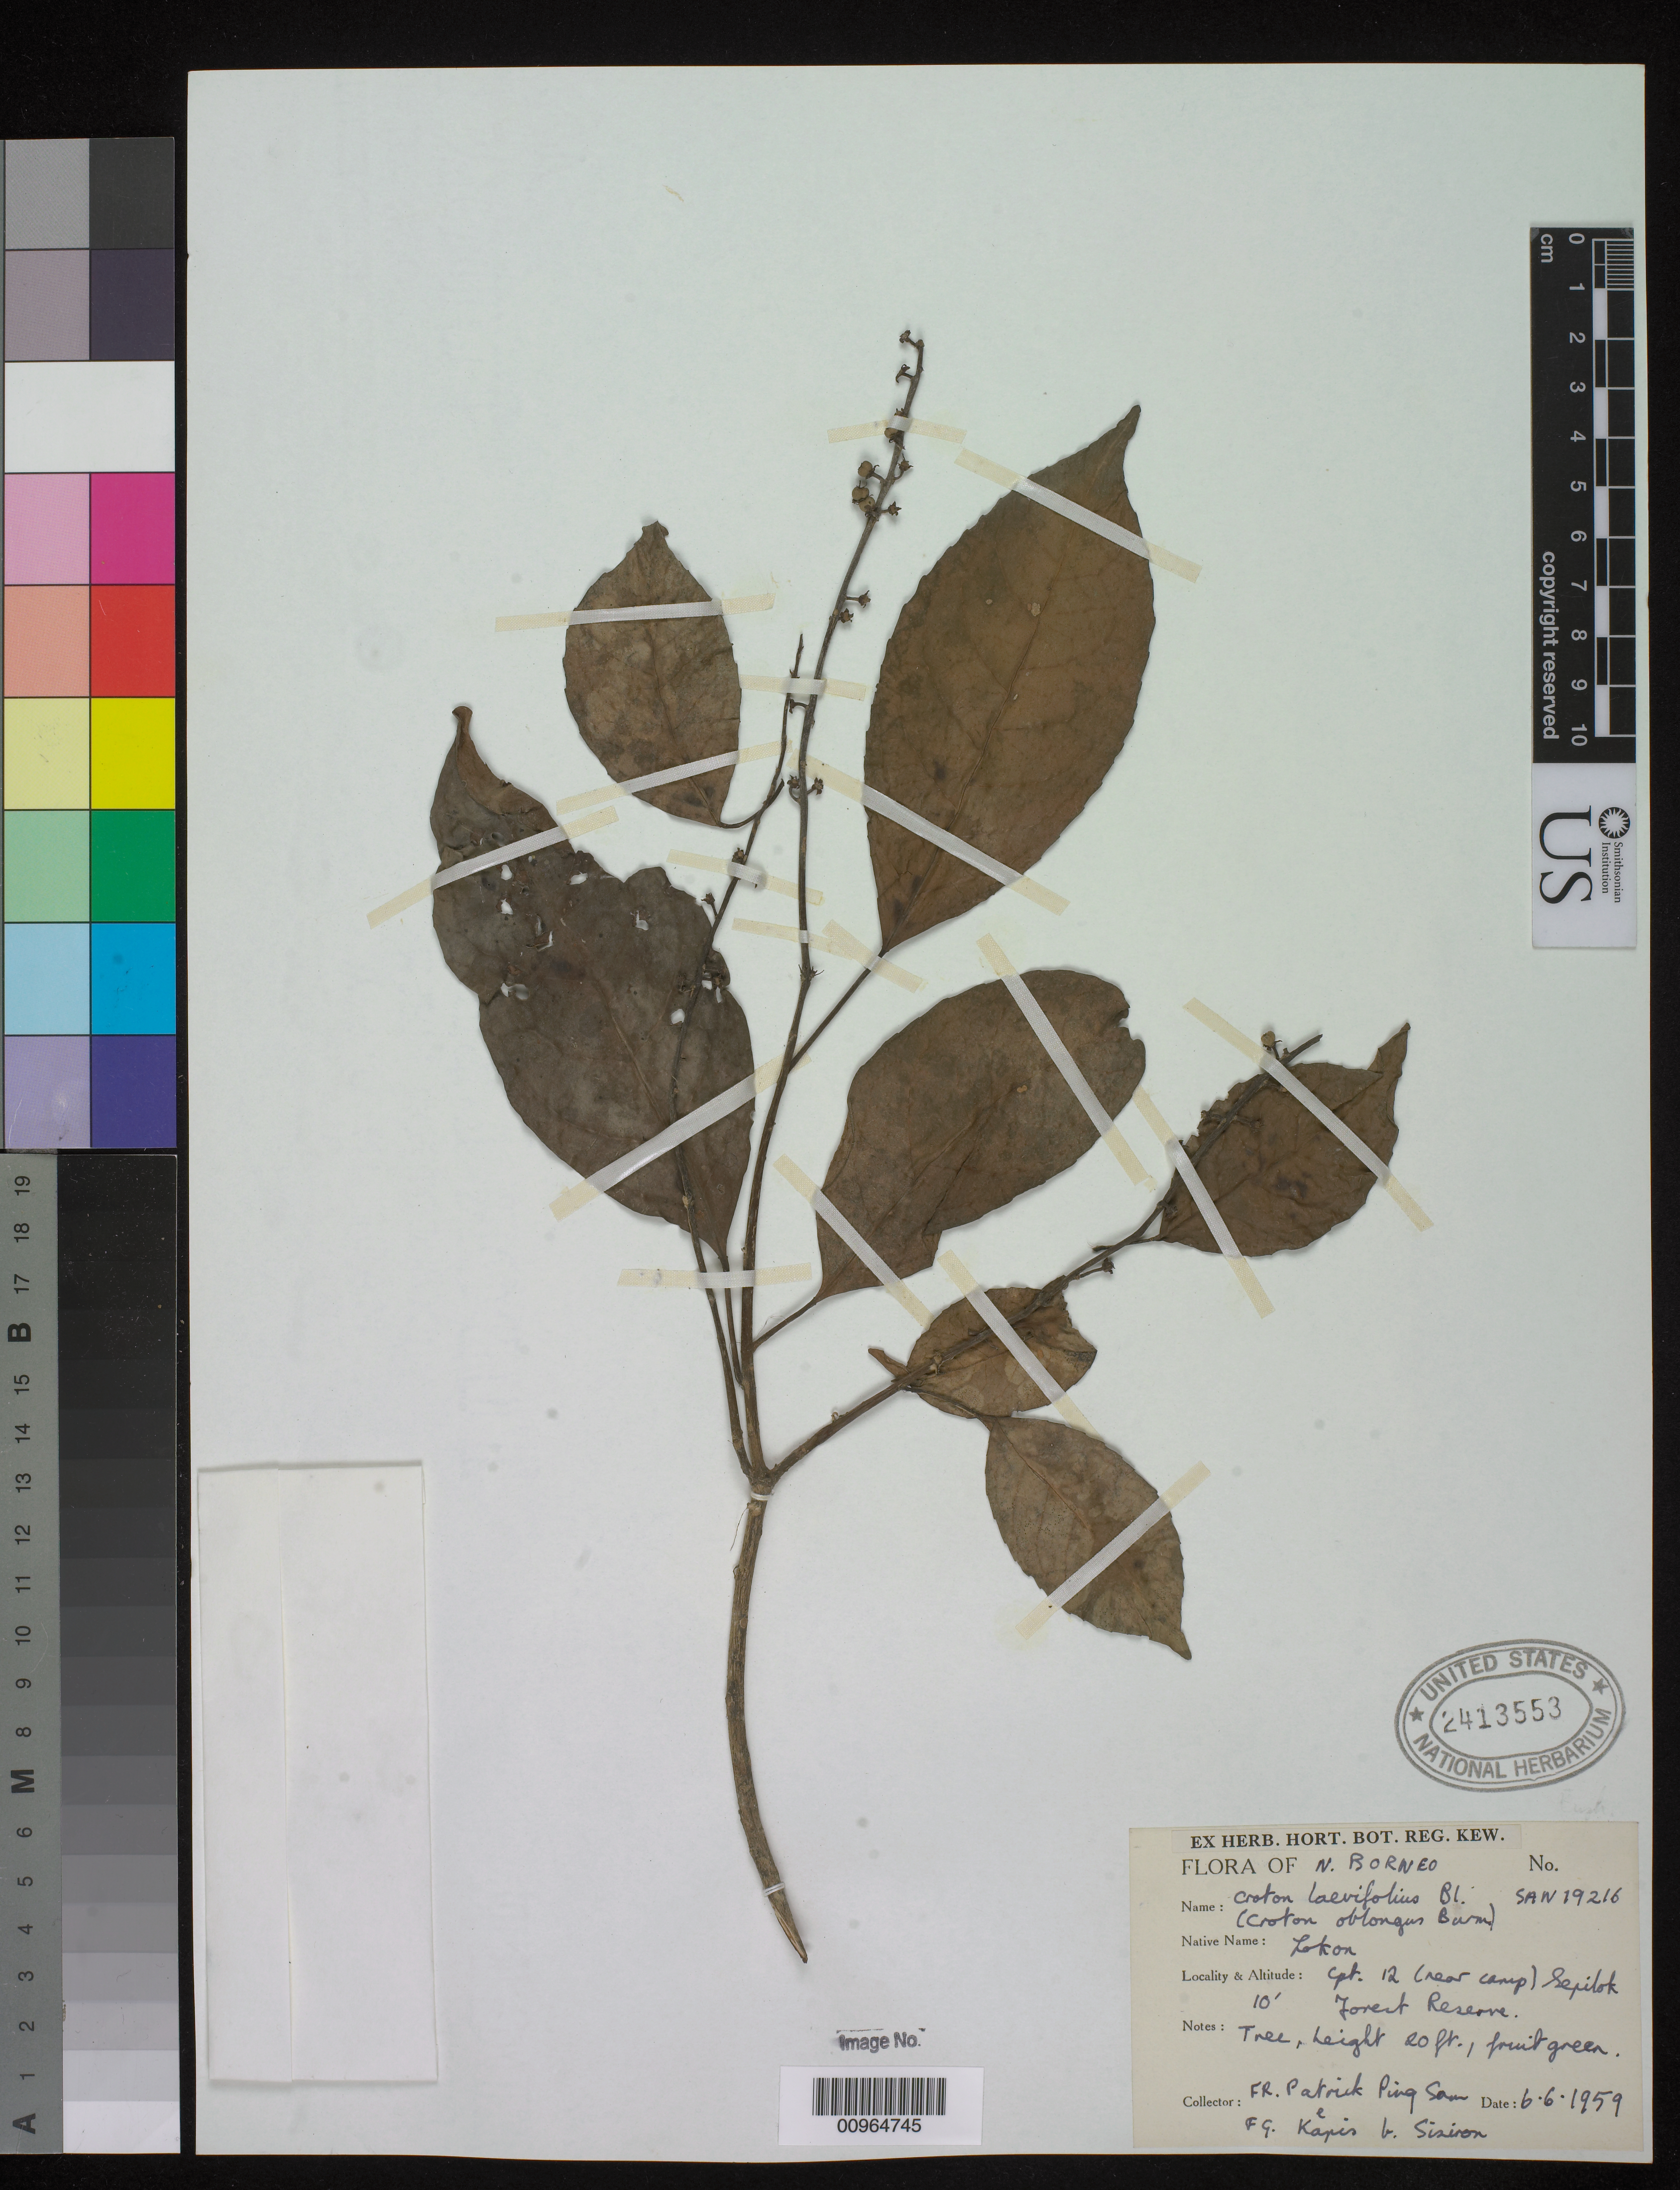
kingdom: Plantae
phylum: Tracheophyta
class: Magnoliopsida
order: Malpighiales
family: Euphorbiaceae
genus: Croton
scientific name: Croton laevifolius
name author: Blume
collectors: P.P. Sam & Kapis bin Sisiron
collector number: SAN 19216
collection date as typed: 06 Jun 1959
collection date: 1959-06-06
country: Indonesia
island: Borneo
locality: Sepilok, Forest Reserve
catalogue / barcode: US 2413553